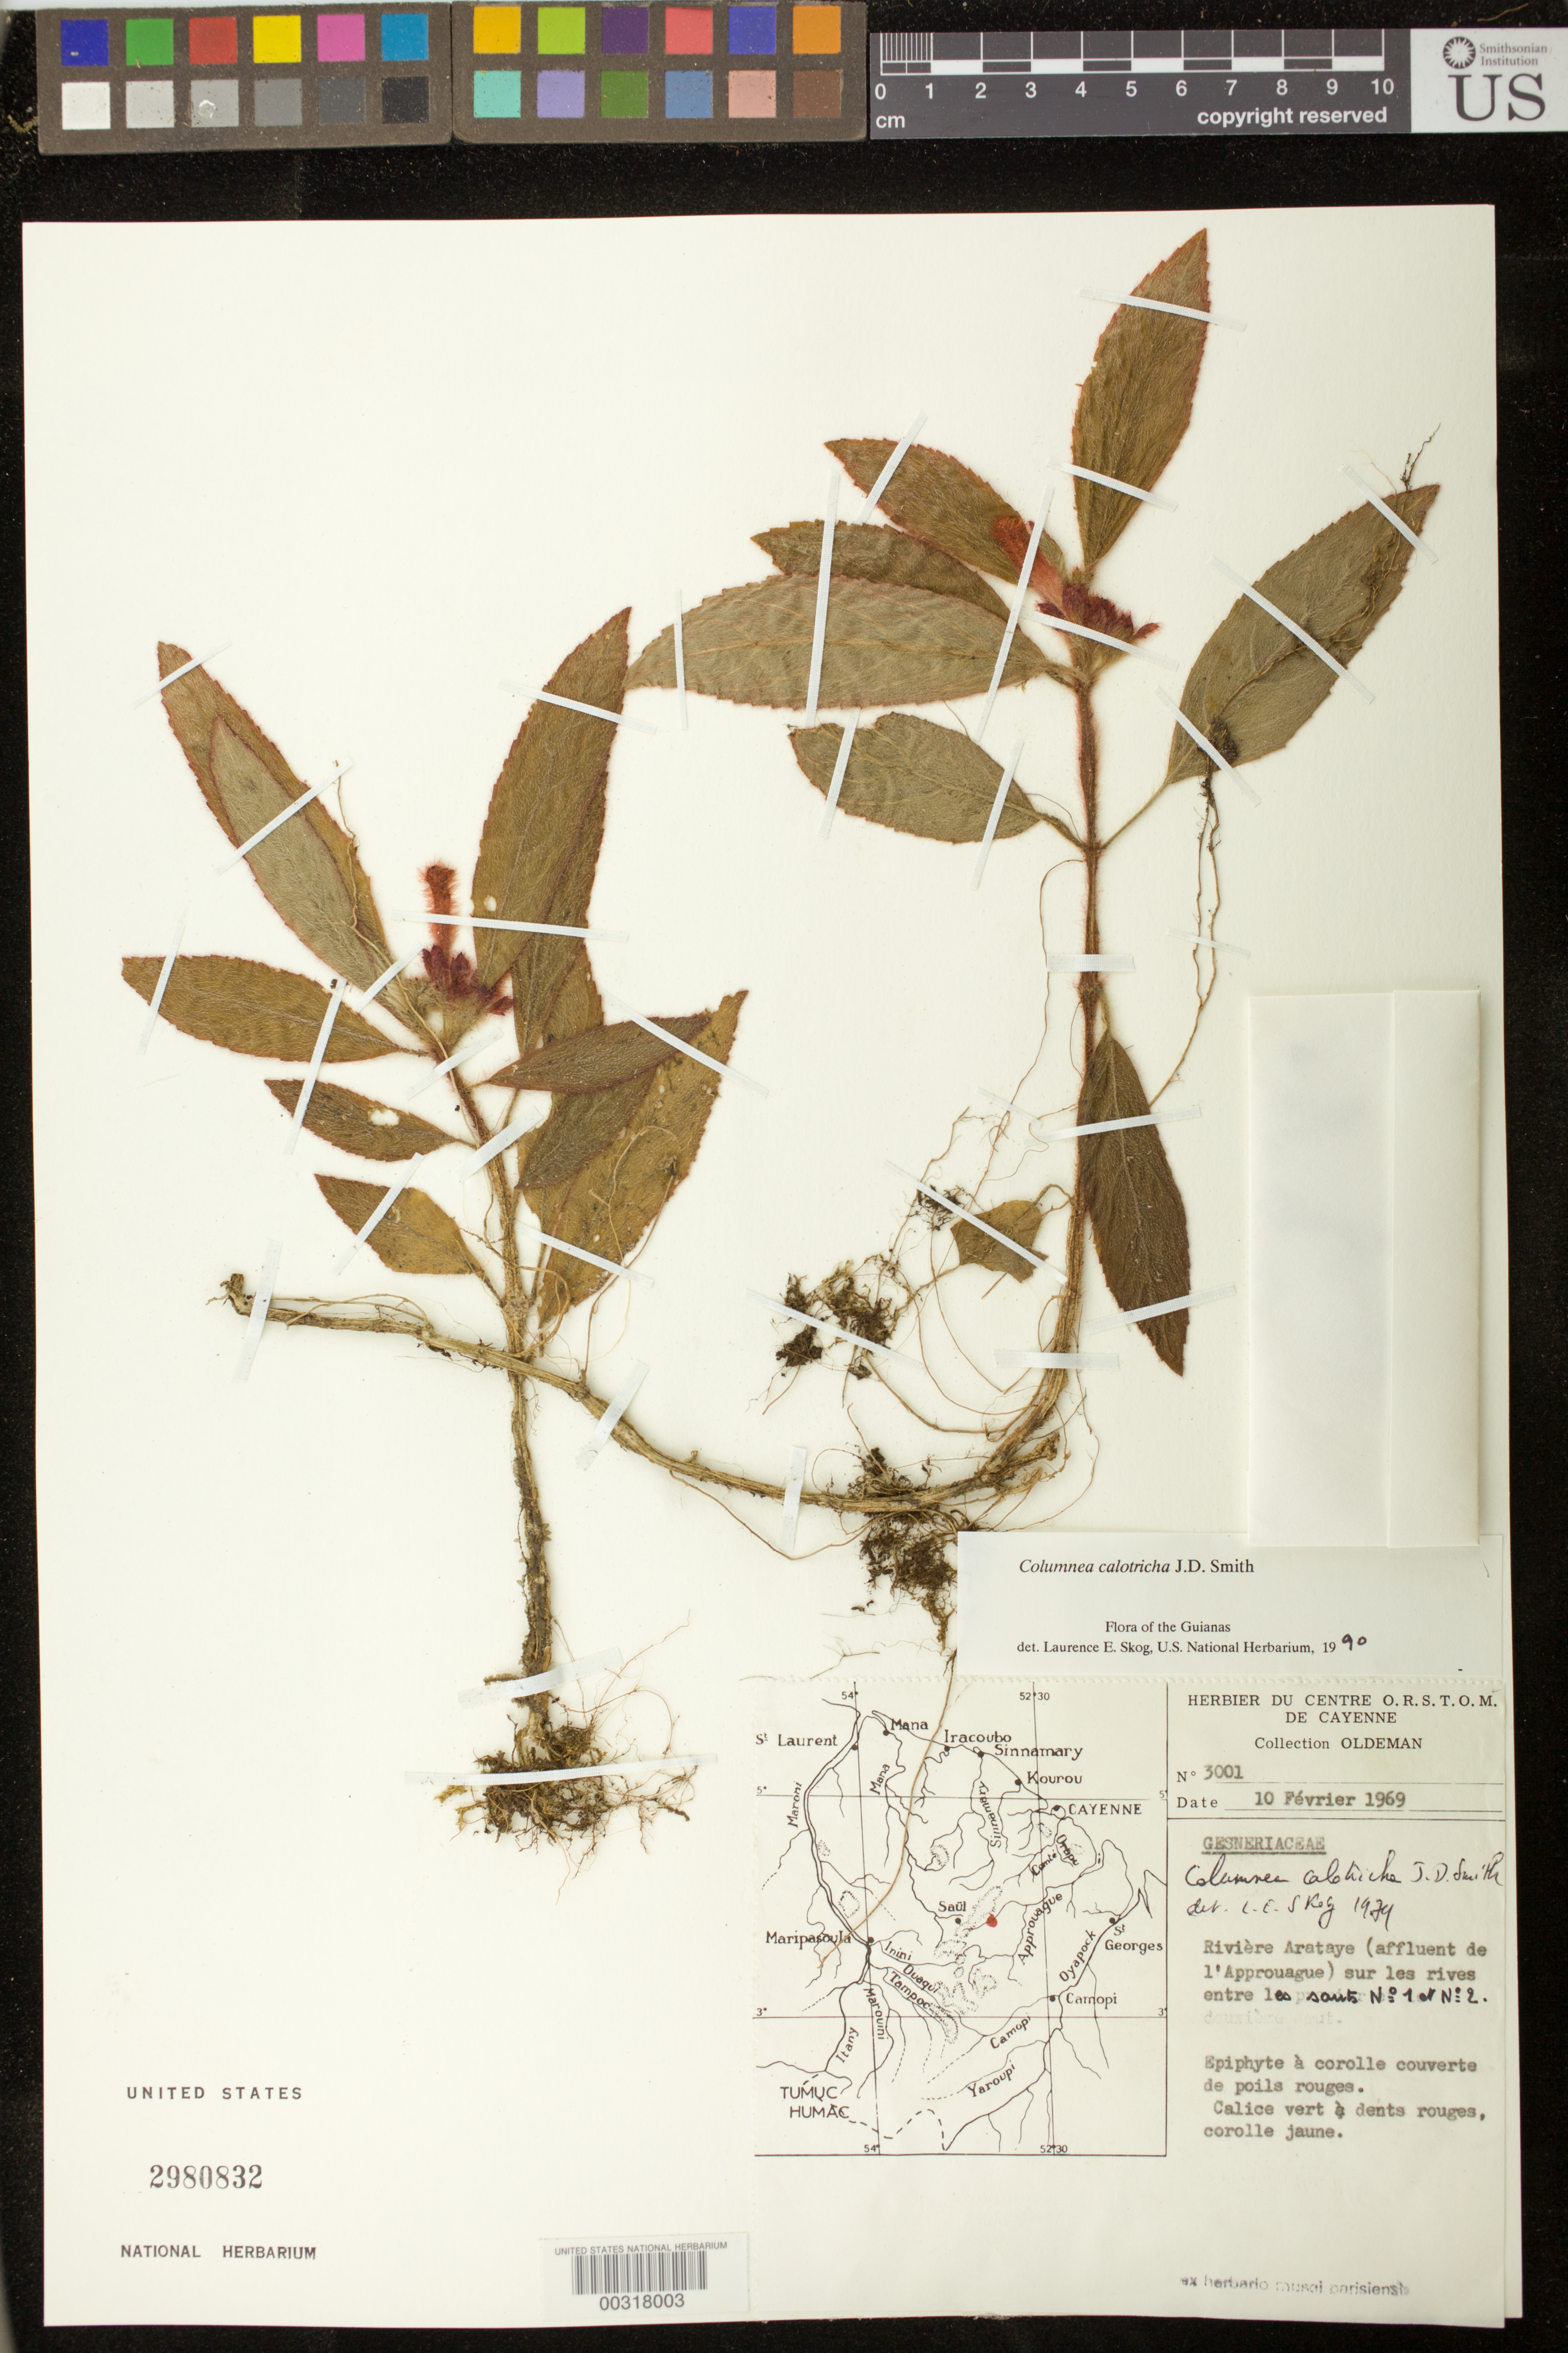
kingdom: Plantae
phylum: Tracheophyta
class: Magnoliopsida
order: Lamiales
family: Gesneriaceae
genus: Columnea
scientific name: Columnea calotricha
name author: Donn. Sm.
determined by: Skog, Laurence E.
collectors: R. Oldeman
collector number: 3001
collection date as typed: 10 Feb 1969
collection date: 1969-02-10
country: French Guiana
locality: Rivière Arataye (affluent de l'Approuague) sur les rives entre les sauts no. 1 et no. 2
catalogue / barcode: US 2980832